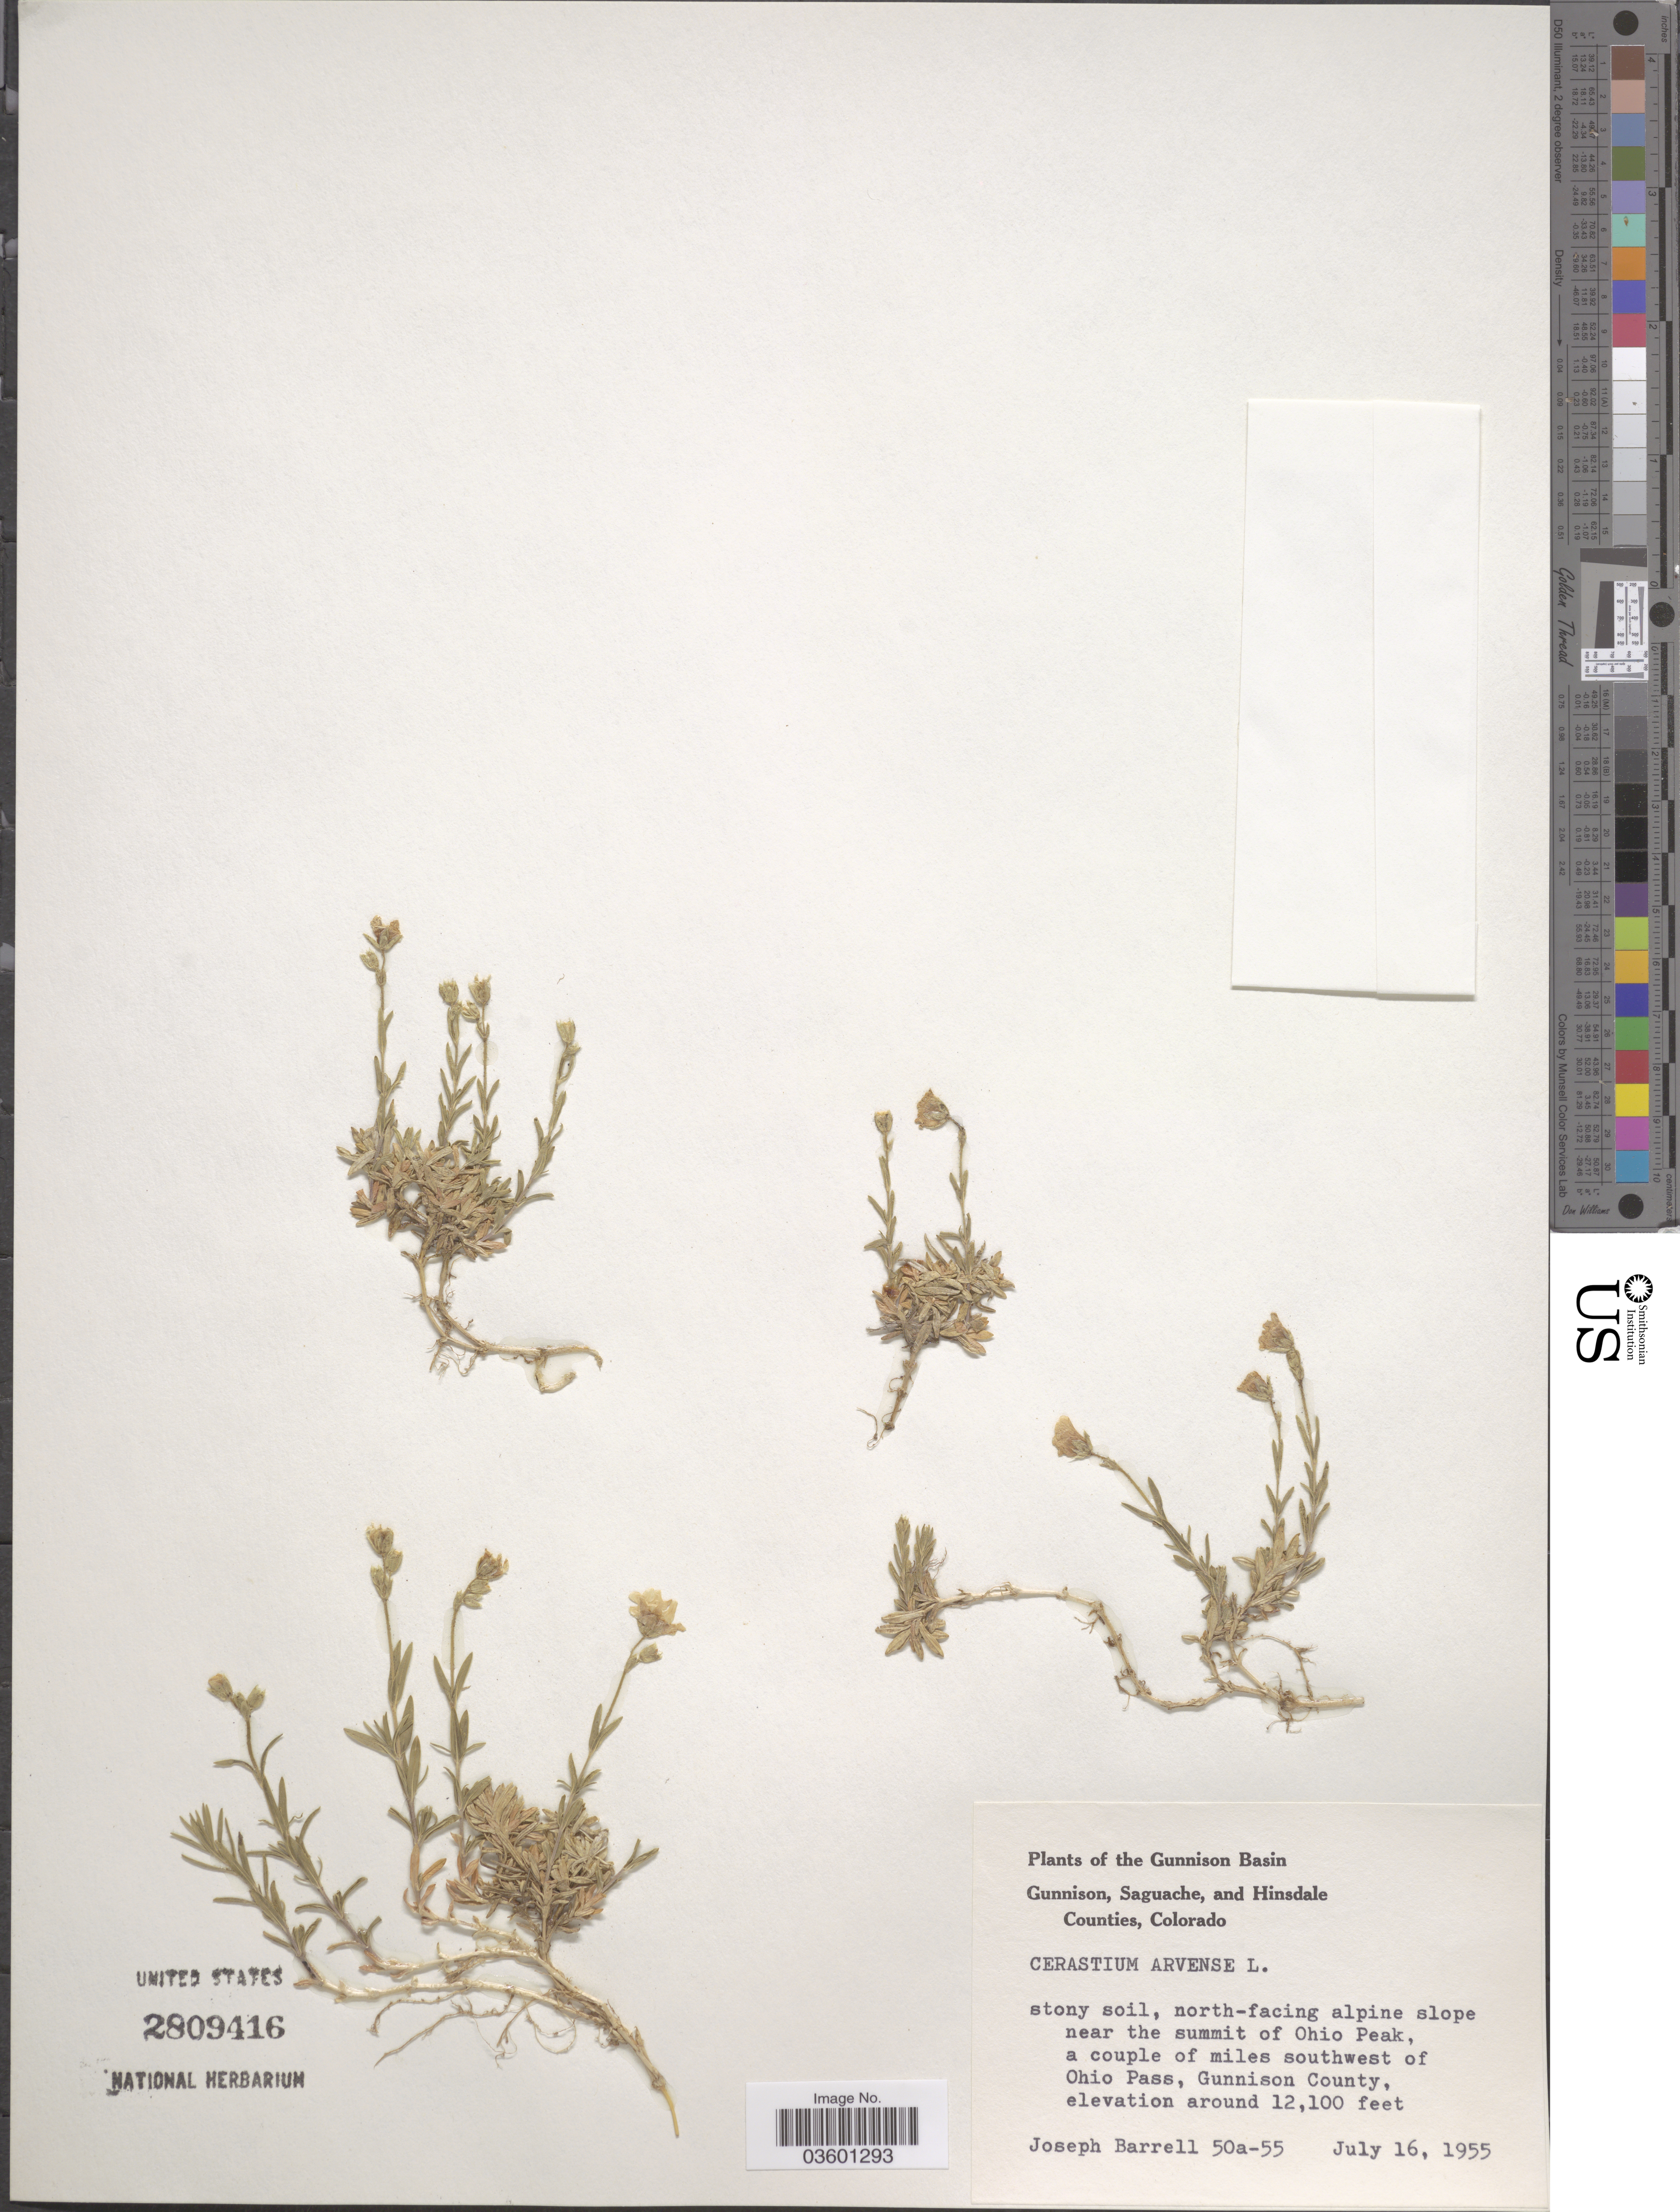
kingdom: Plantae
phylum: Tracheophyta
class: Magnoliopsida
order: Caryophyllales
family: Caryophyllaceae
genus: Cerastium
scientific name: Cerastium arvense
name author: L.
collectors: J. Barrell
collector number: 50a-55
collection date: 1955-07-16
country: United States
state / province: Colorado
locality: Gunnison Basin. Gunnison County. Stony soil, north-facing alpine slope near the summit of Ohio Peak, a couple of miles southwest of Ohio Pass.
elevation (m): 3688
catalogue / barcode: US 2809416